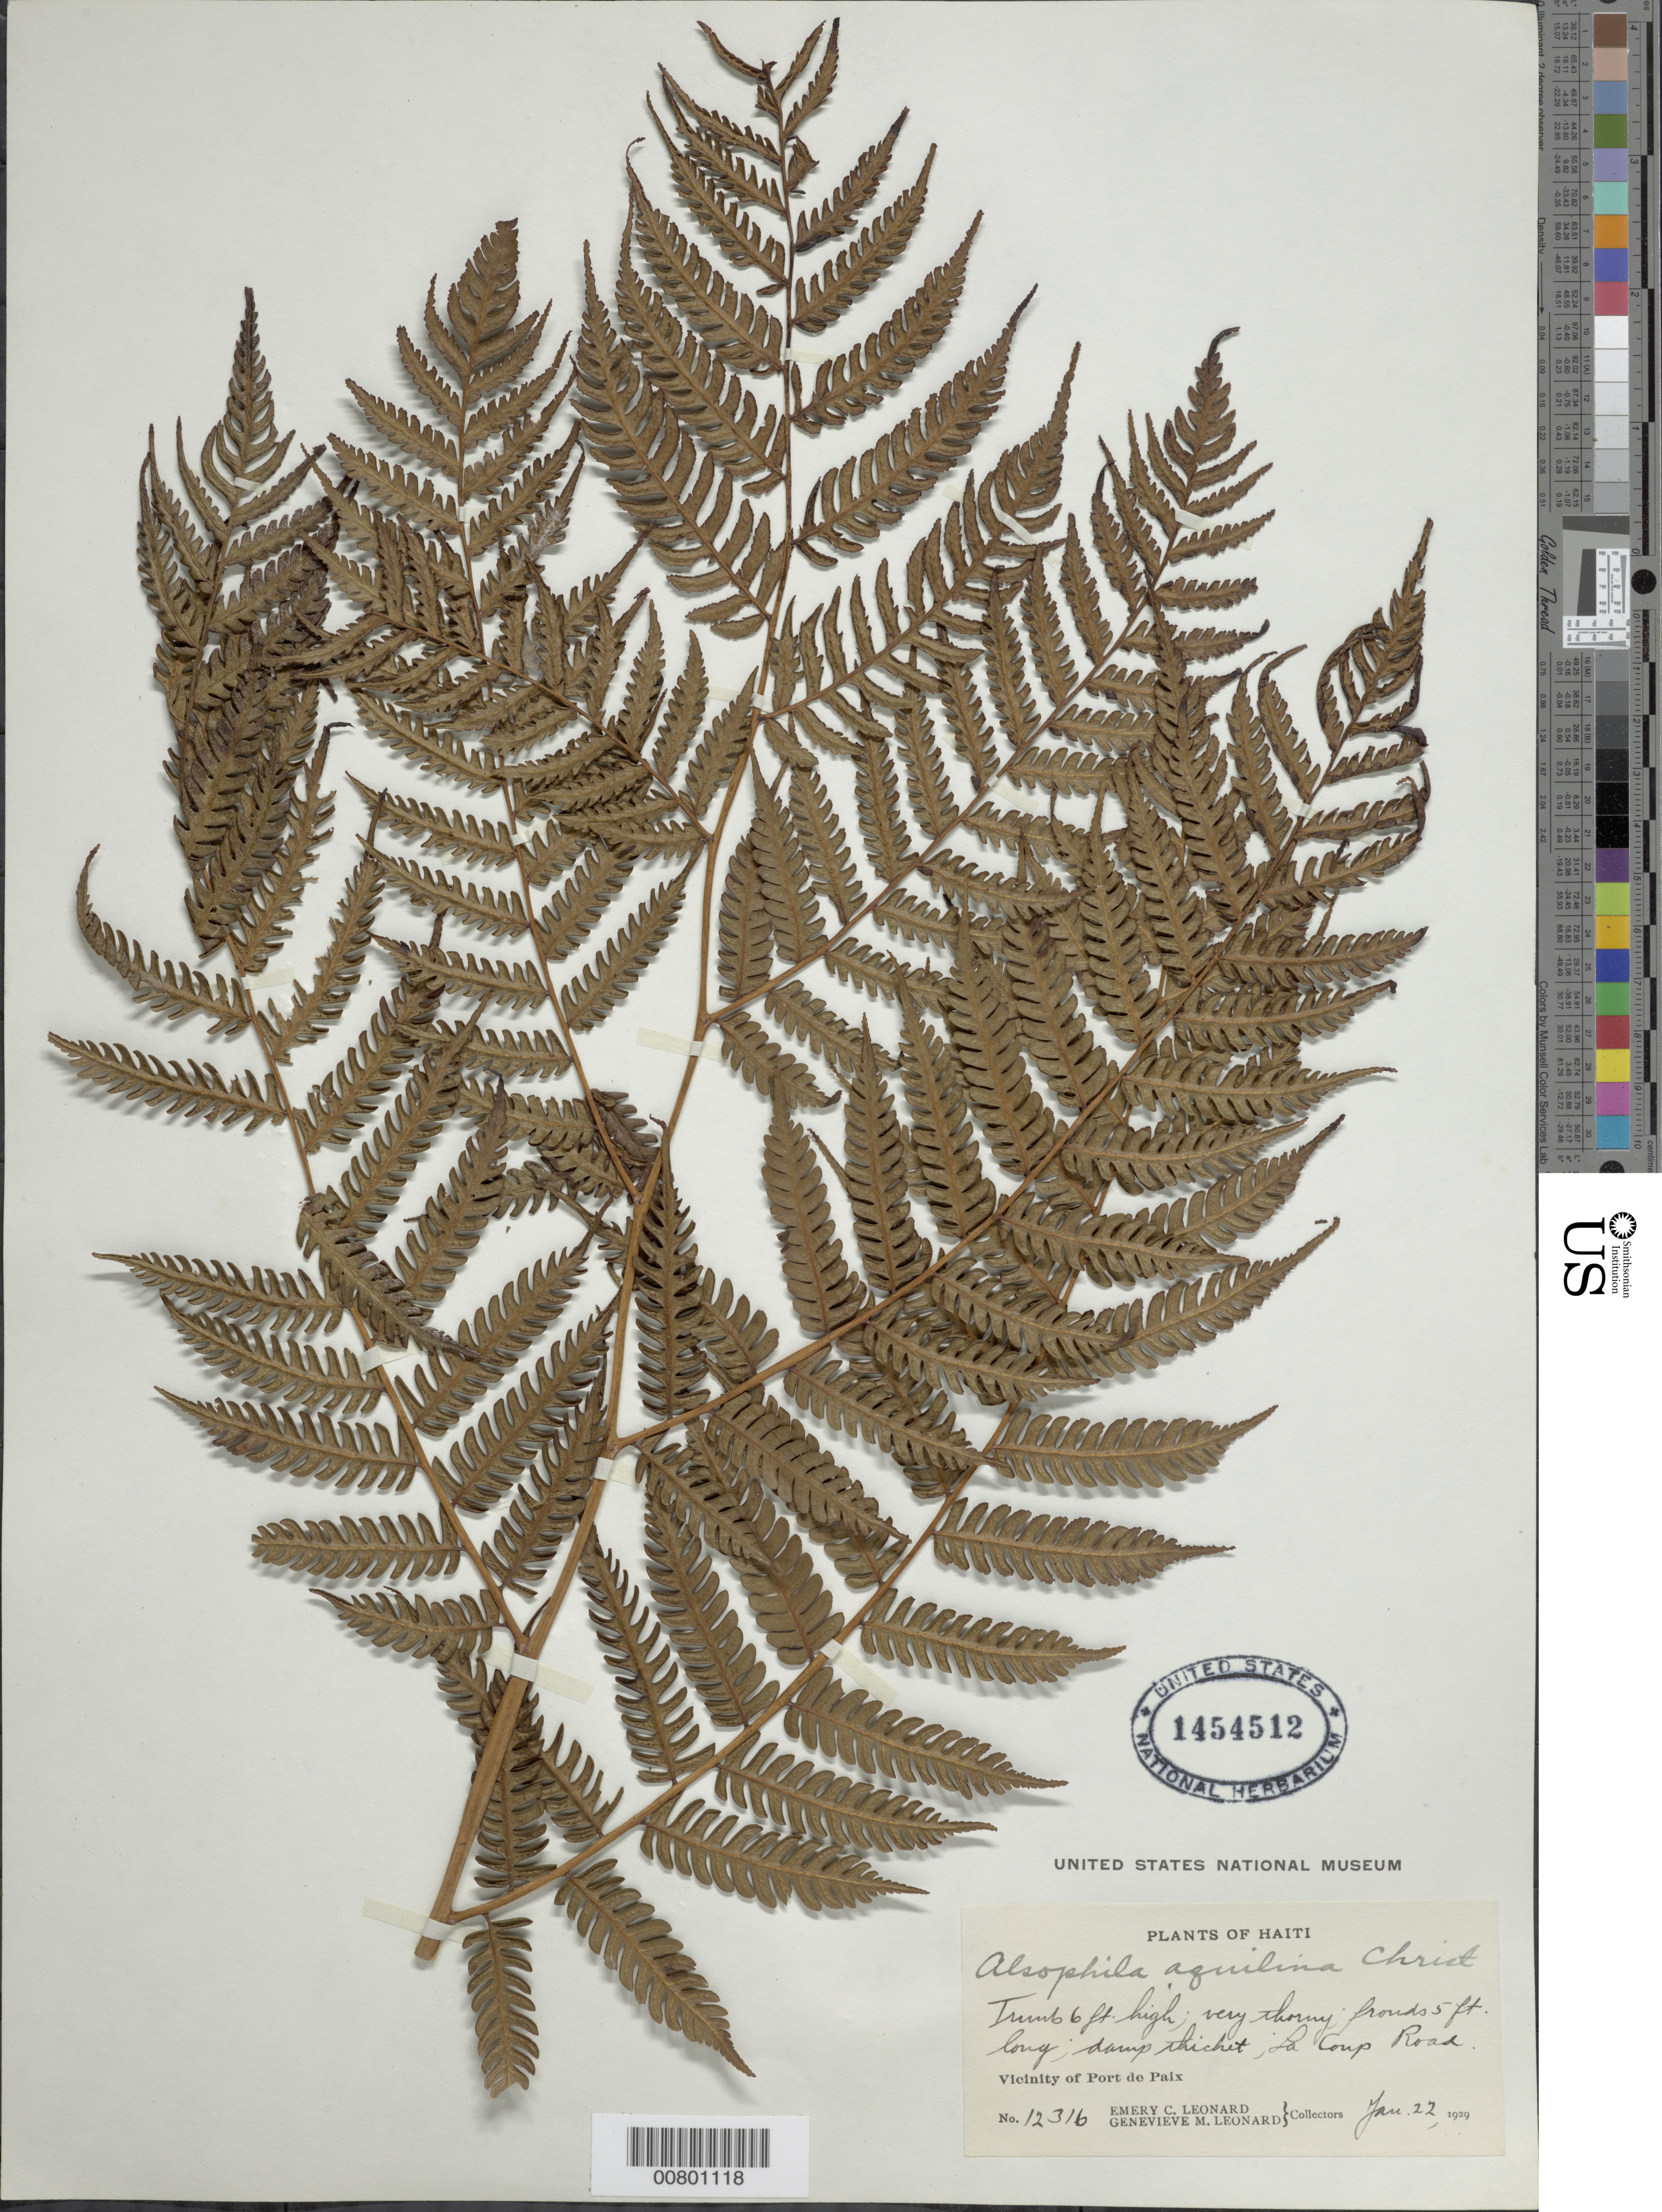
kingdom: Plantae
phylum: Tracheophyta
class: Polypodiopsida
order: Cyatheales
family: Cyatheaceae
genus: Cyathea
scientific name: Cyathea parvula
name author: (Jenman) Domin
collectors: E. C. Leonard & G. M. Leonard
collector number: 12316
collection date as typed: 22 Jan 1929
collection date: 1929-01-22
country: Haiti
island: Hispaniola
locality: Port de Paix vicinity, La Coup road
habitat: Damp thicket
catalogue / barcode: US 1454512